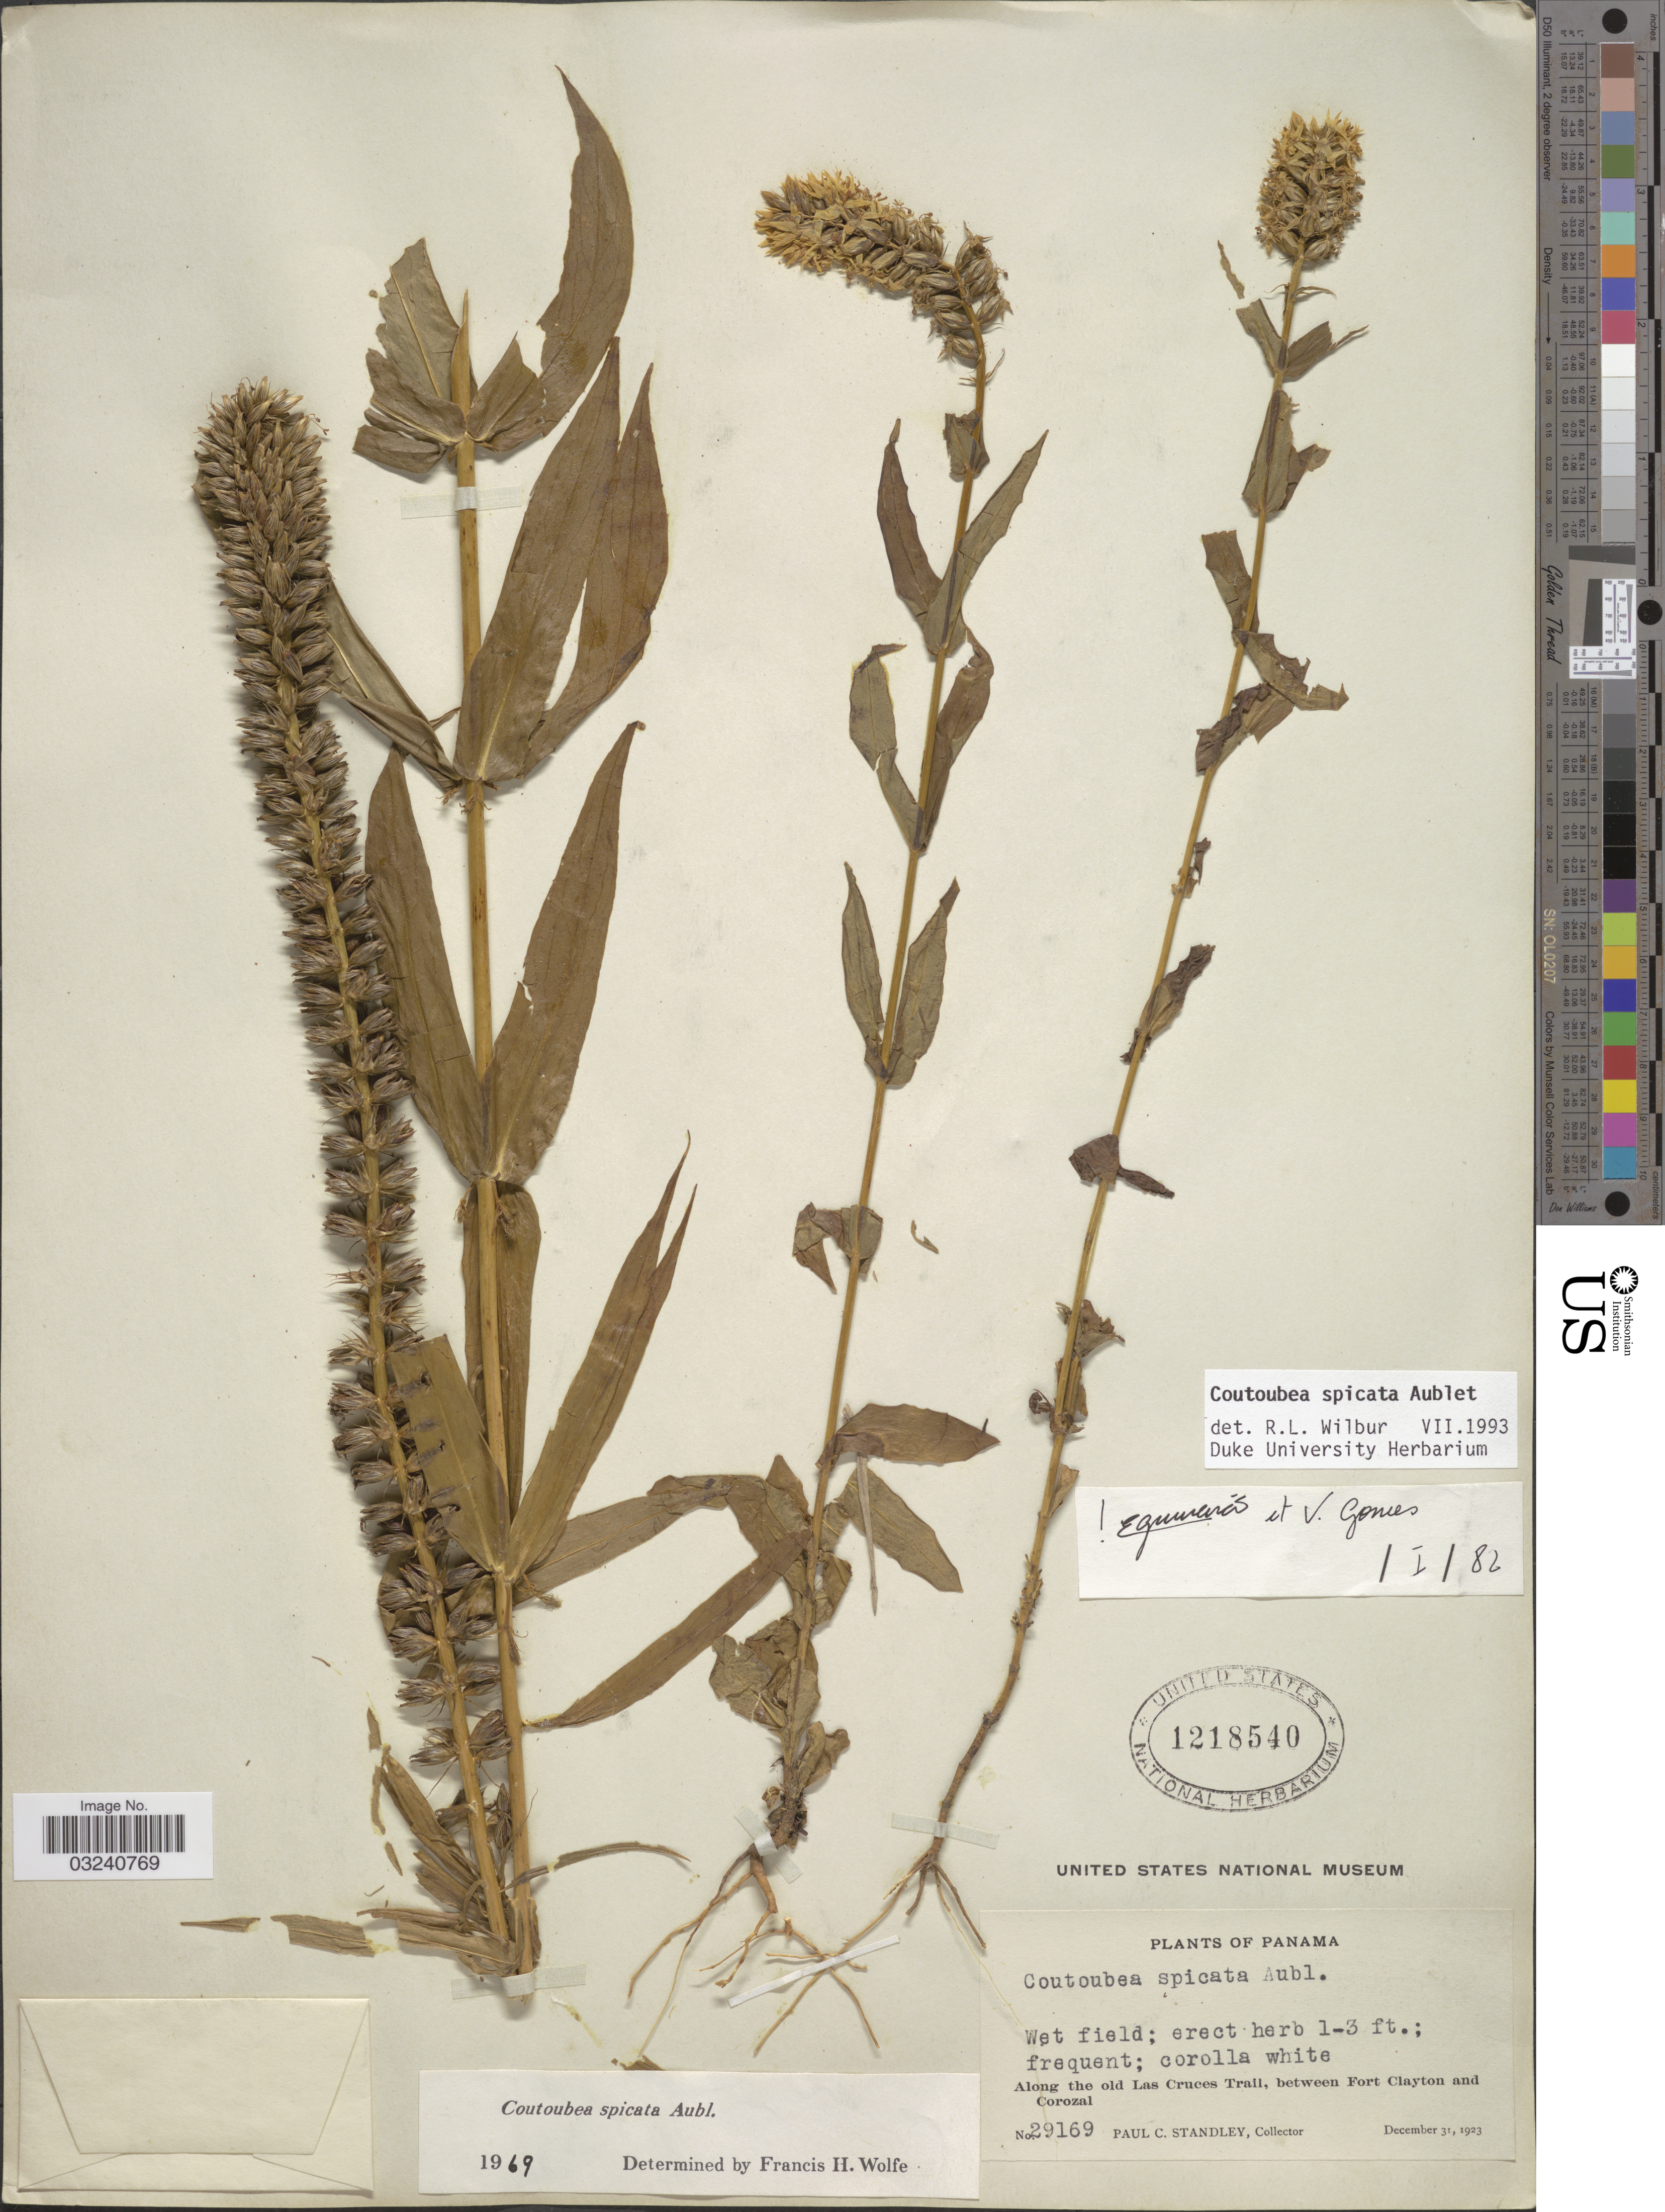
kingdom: Plantae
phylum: Tracheophyta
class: Magnoliopsida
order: Gentianales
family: Gentianaceae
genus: Coutoubea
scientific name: Coutoubea spicata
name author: Aubl.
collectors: P. C. Standley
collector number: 29169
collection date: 1923-12-31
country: Panama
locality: Along the old Las Cruces Trail, between Fort Clayton and Corozal.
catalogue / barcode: US 1218540